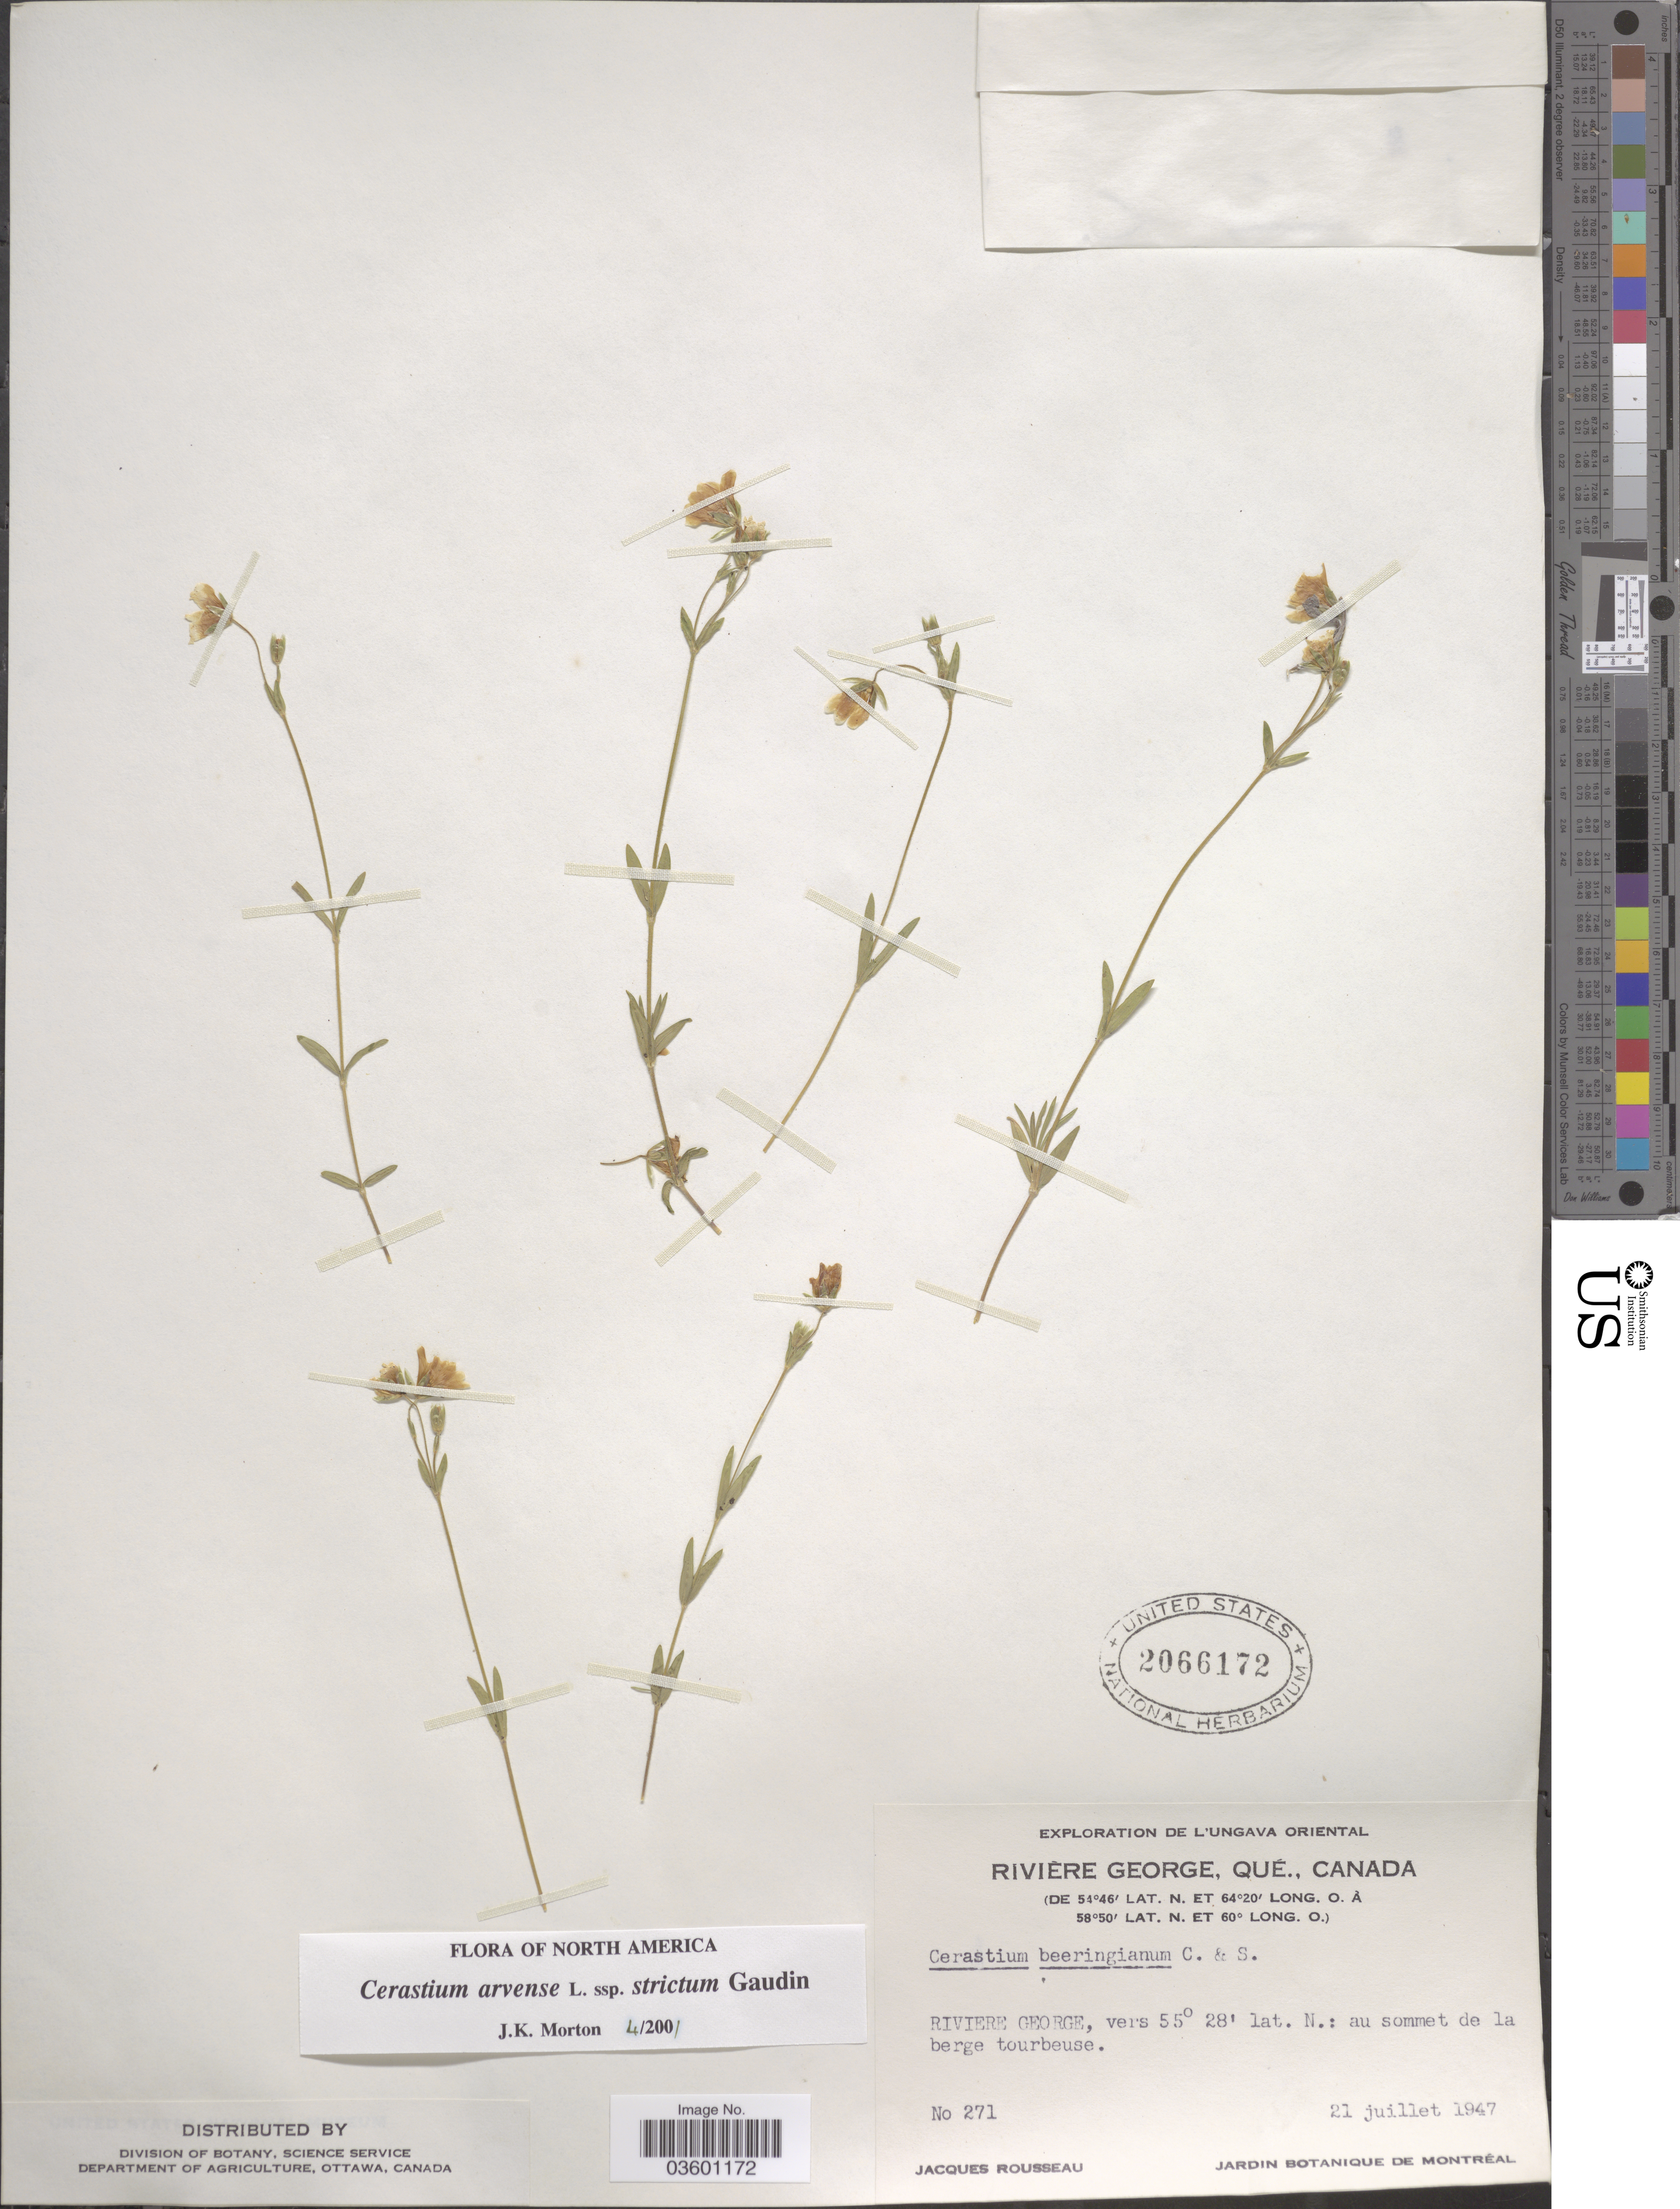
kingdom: Plantae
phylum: Tracheophyta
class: Magnoliopsida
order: Caryophyllales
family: Caryophyllaceae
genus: Cerastium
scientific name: Cerastium arvense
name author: L.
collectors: J. Rousseau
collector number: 271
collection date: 1947-07-21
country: Canada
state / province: Quebec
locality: L'Ungava Oriental. Rivière George. Riviere George, au sommet de la berge tourbeuse.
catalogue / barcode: US 2066172